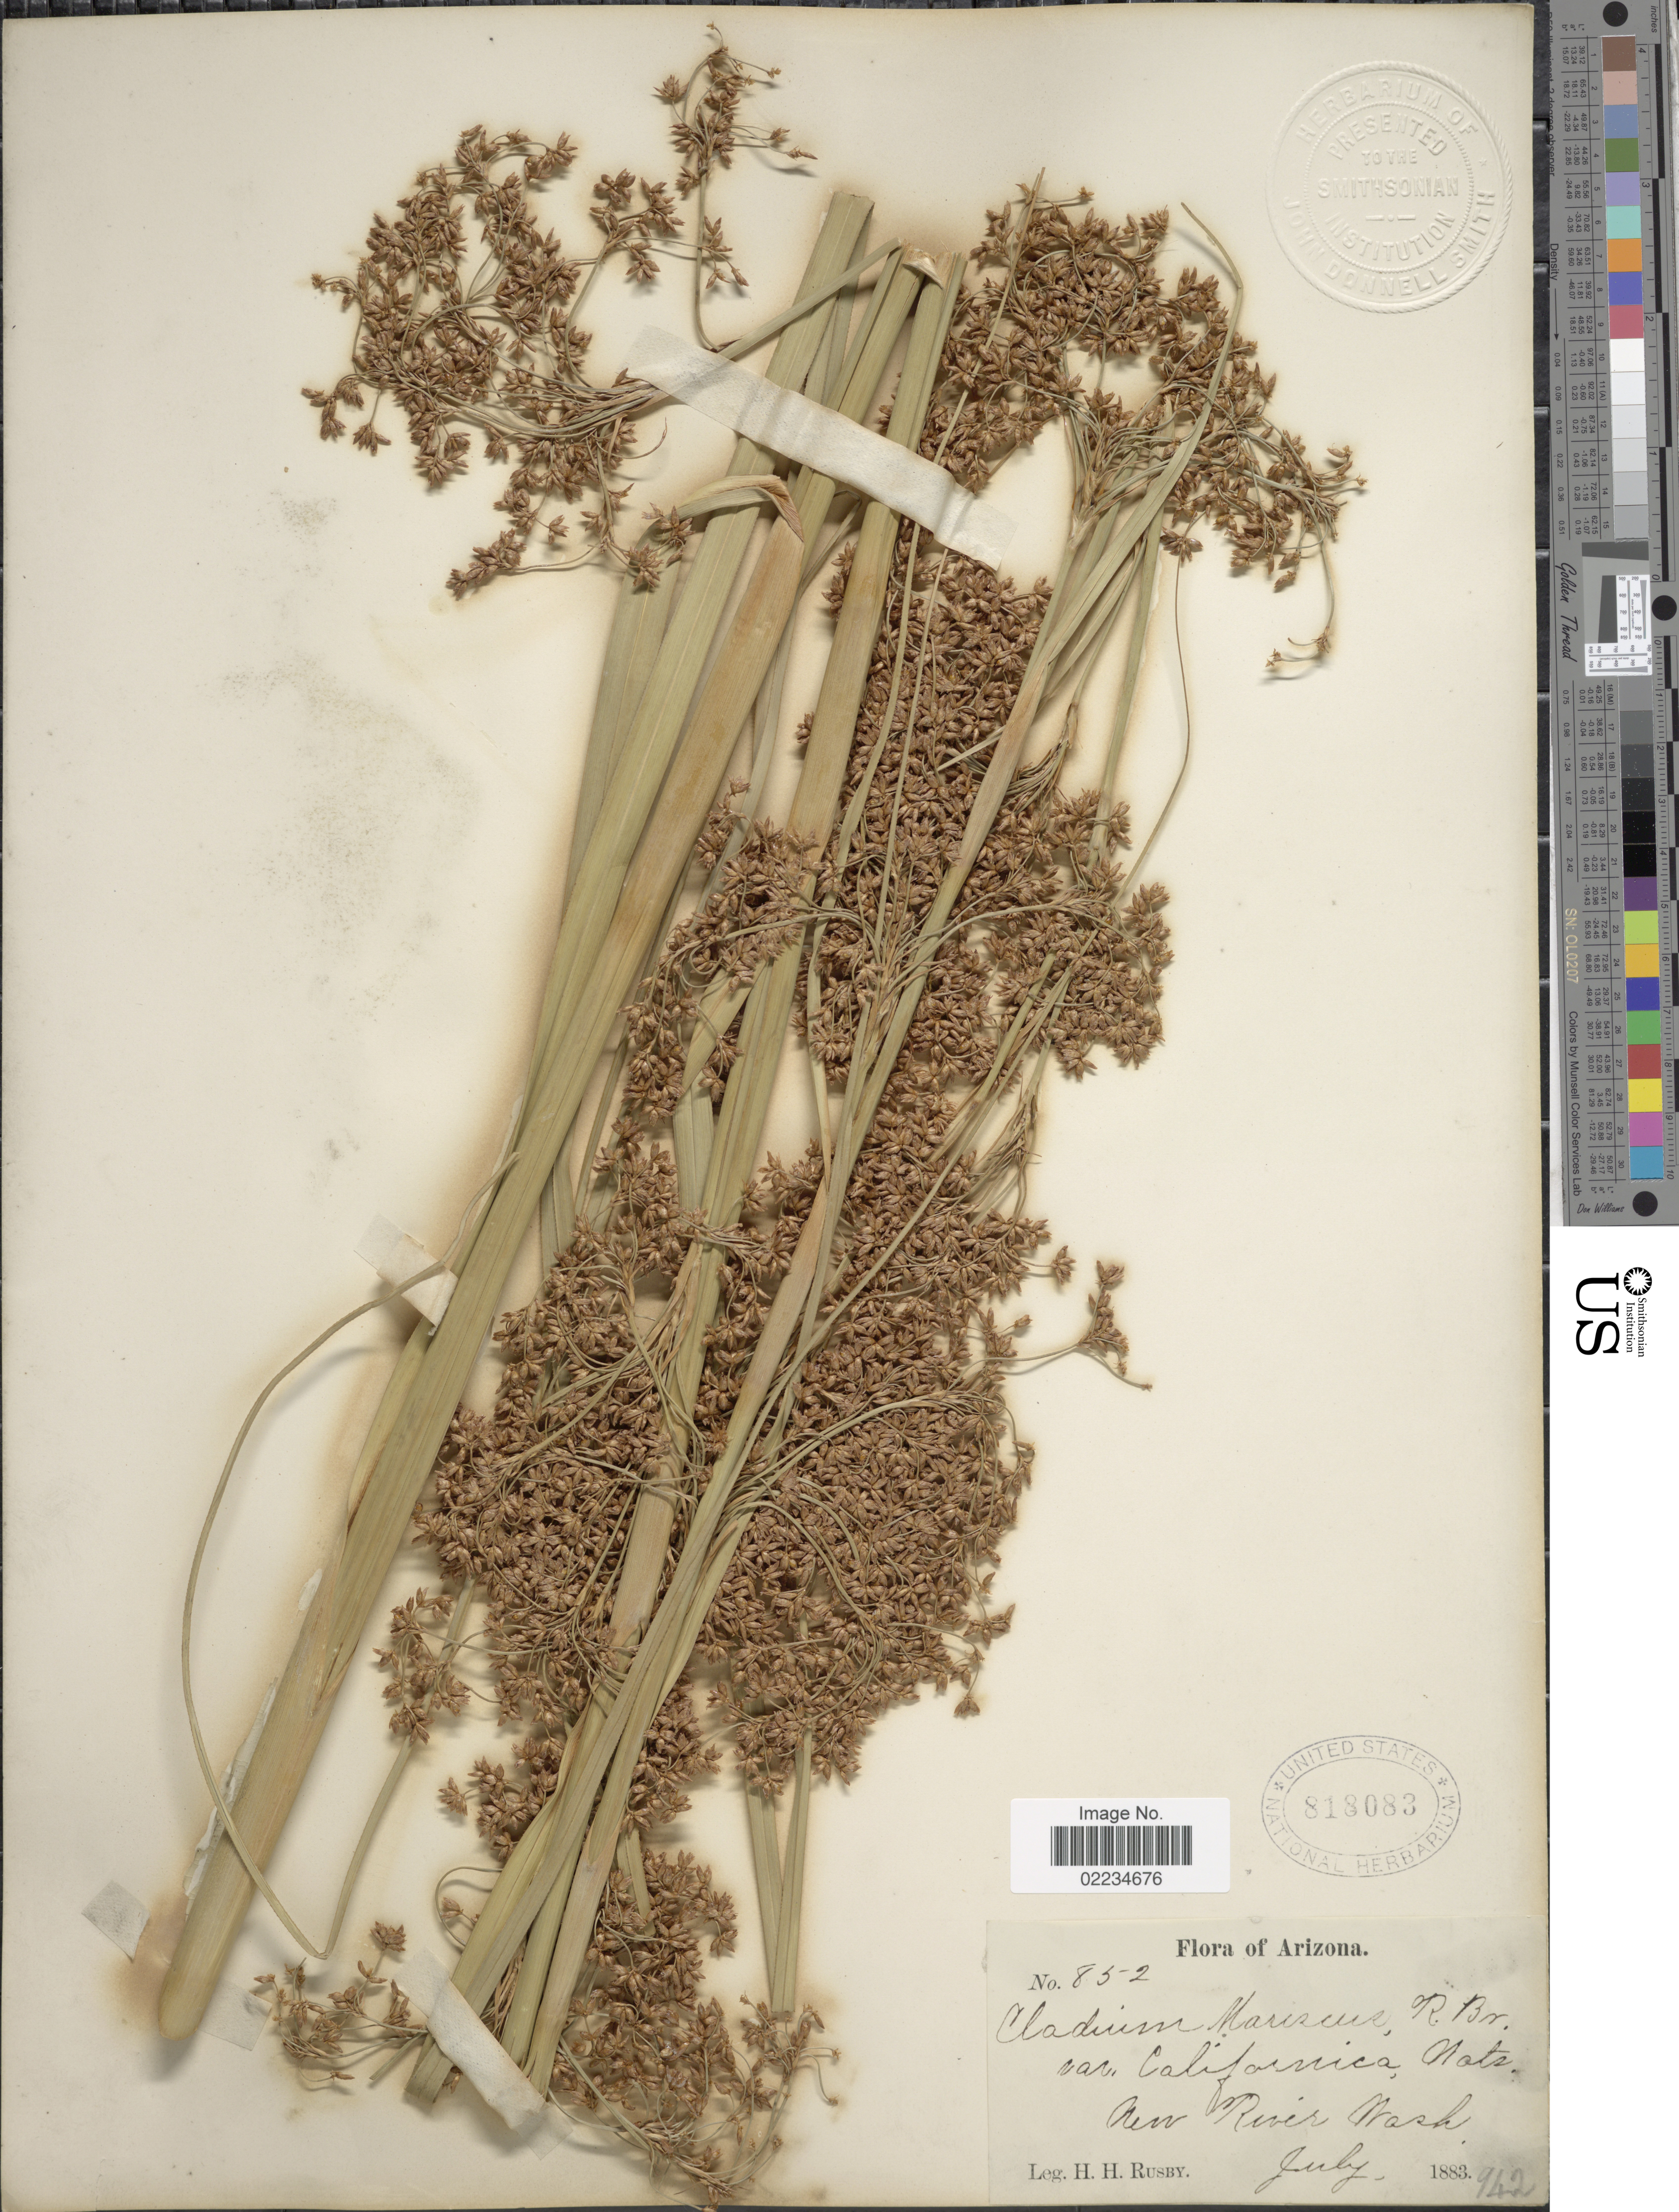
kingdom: Plantae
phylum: Tracheophyta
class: Liliopsida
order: Poales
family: Cyperaceae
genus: Cladium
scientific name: Cladium californicum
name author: (S. Watson) O'Neill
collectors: H. H. Rusby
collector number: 852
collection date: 1883-07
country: United States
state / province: Arizona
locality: New River Nash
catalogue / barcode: US 818083